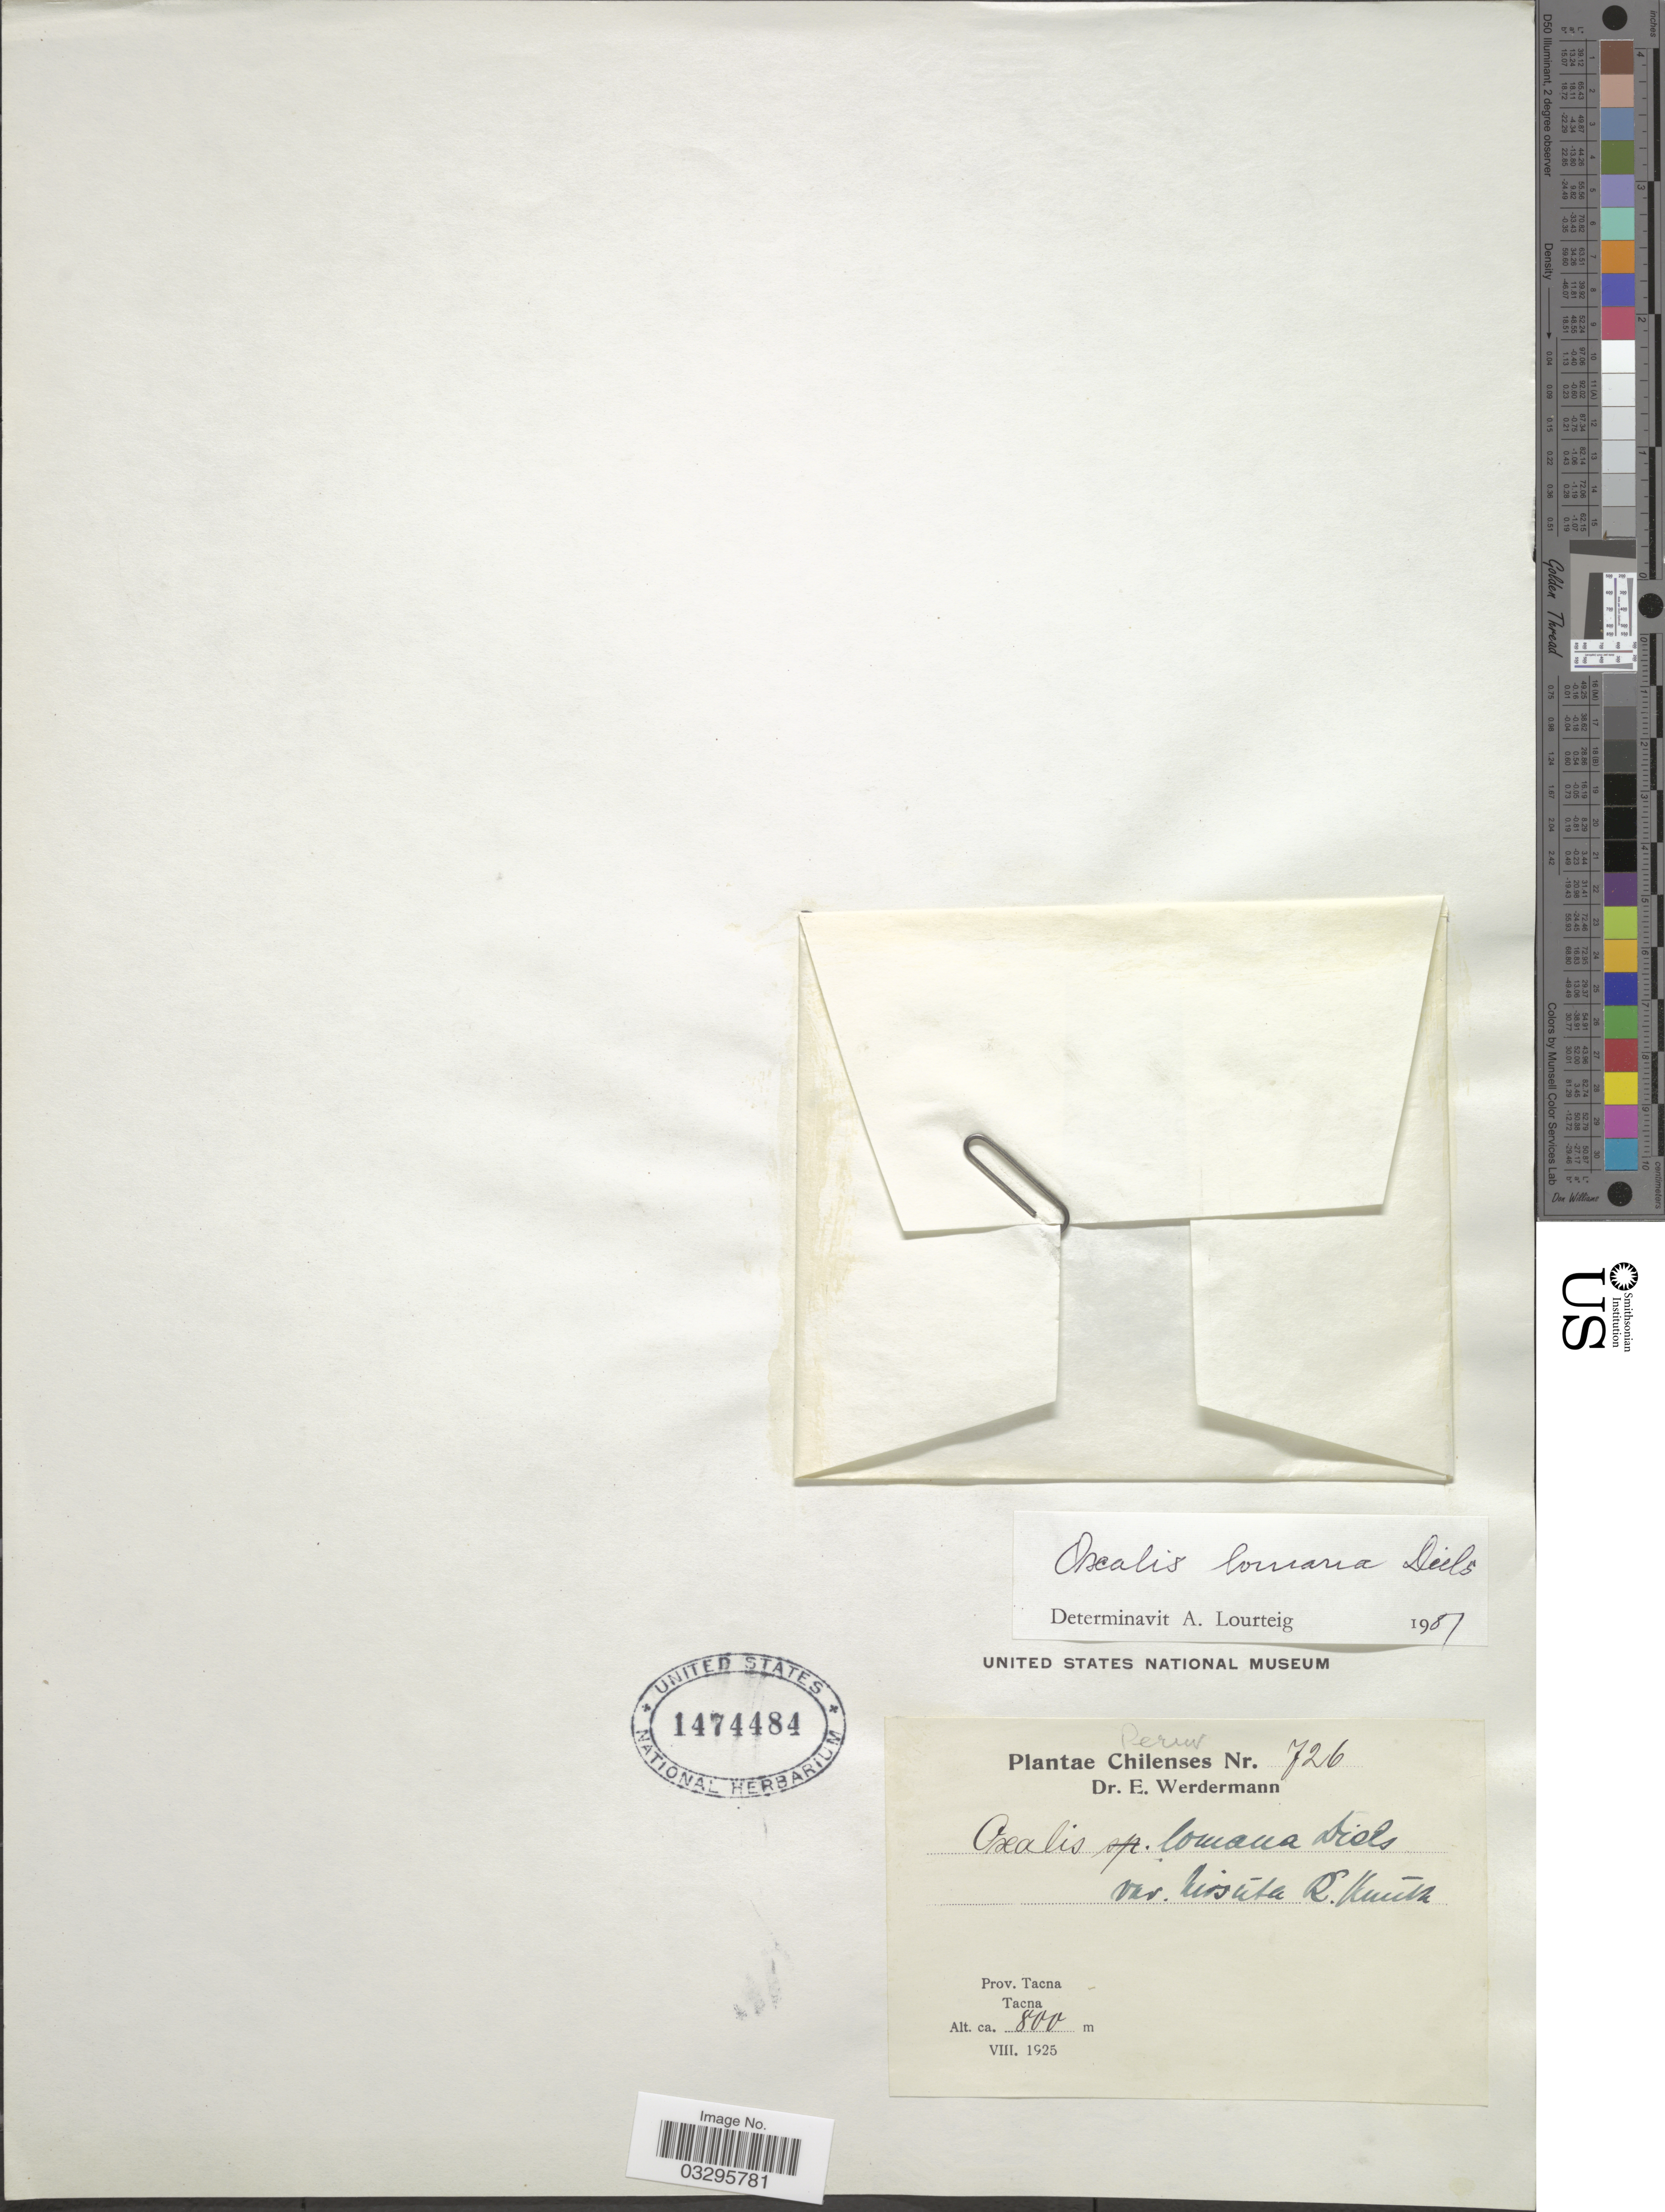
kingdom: Plantae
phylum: Tracheophyta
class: Magnoliopsida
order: Oxalidales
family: Oxalidaceae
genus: Oxalis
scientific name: Oxalis lomana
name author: Diels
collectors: E. Werdermann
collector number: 726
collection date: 1925-08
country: Peru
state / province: Tacna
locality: Tacna.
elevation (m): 800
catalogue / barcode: US 1474484